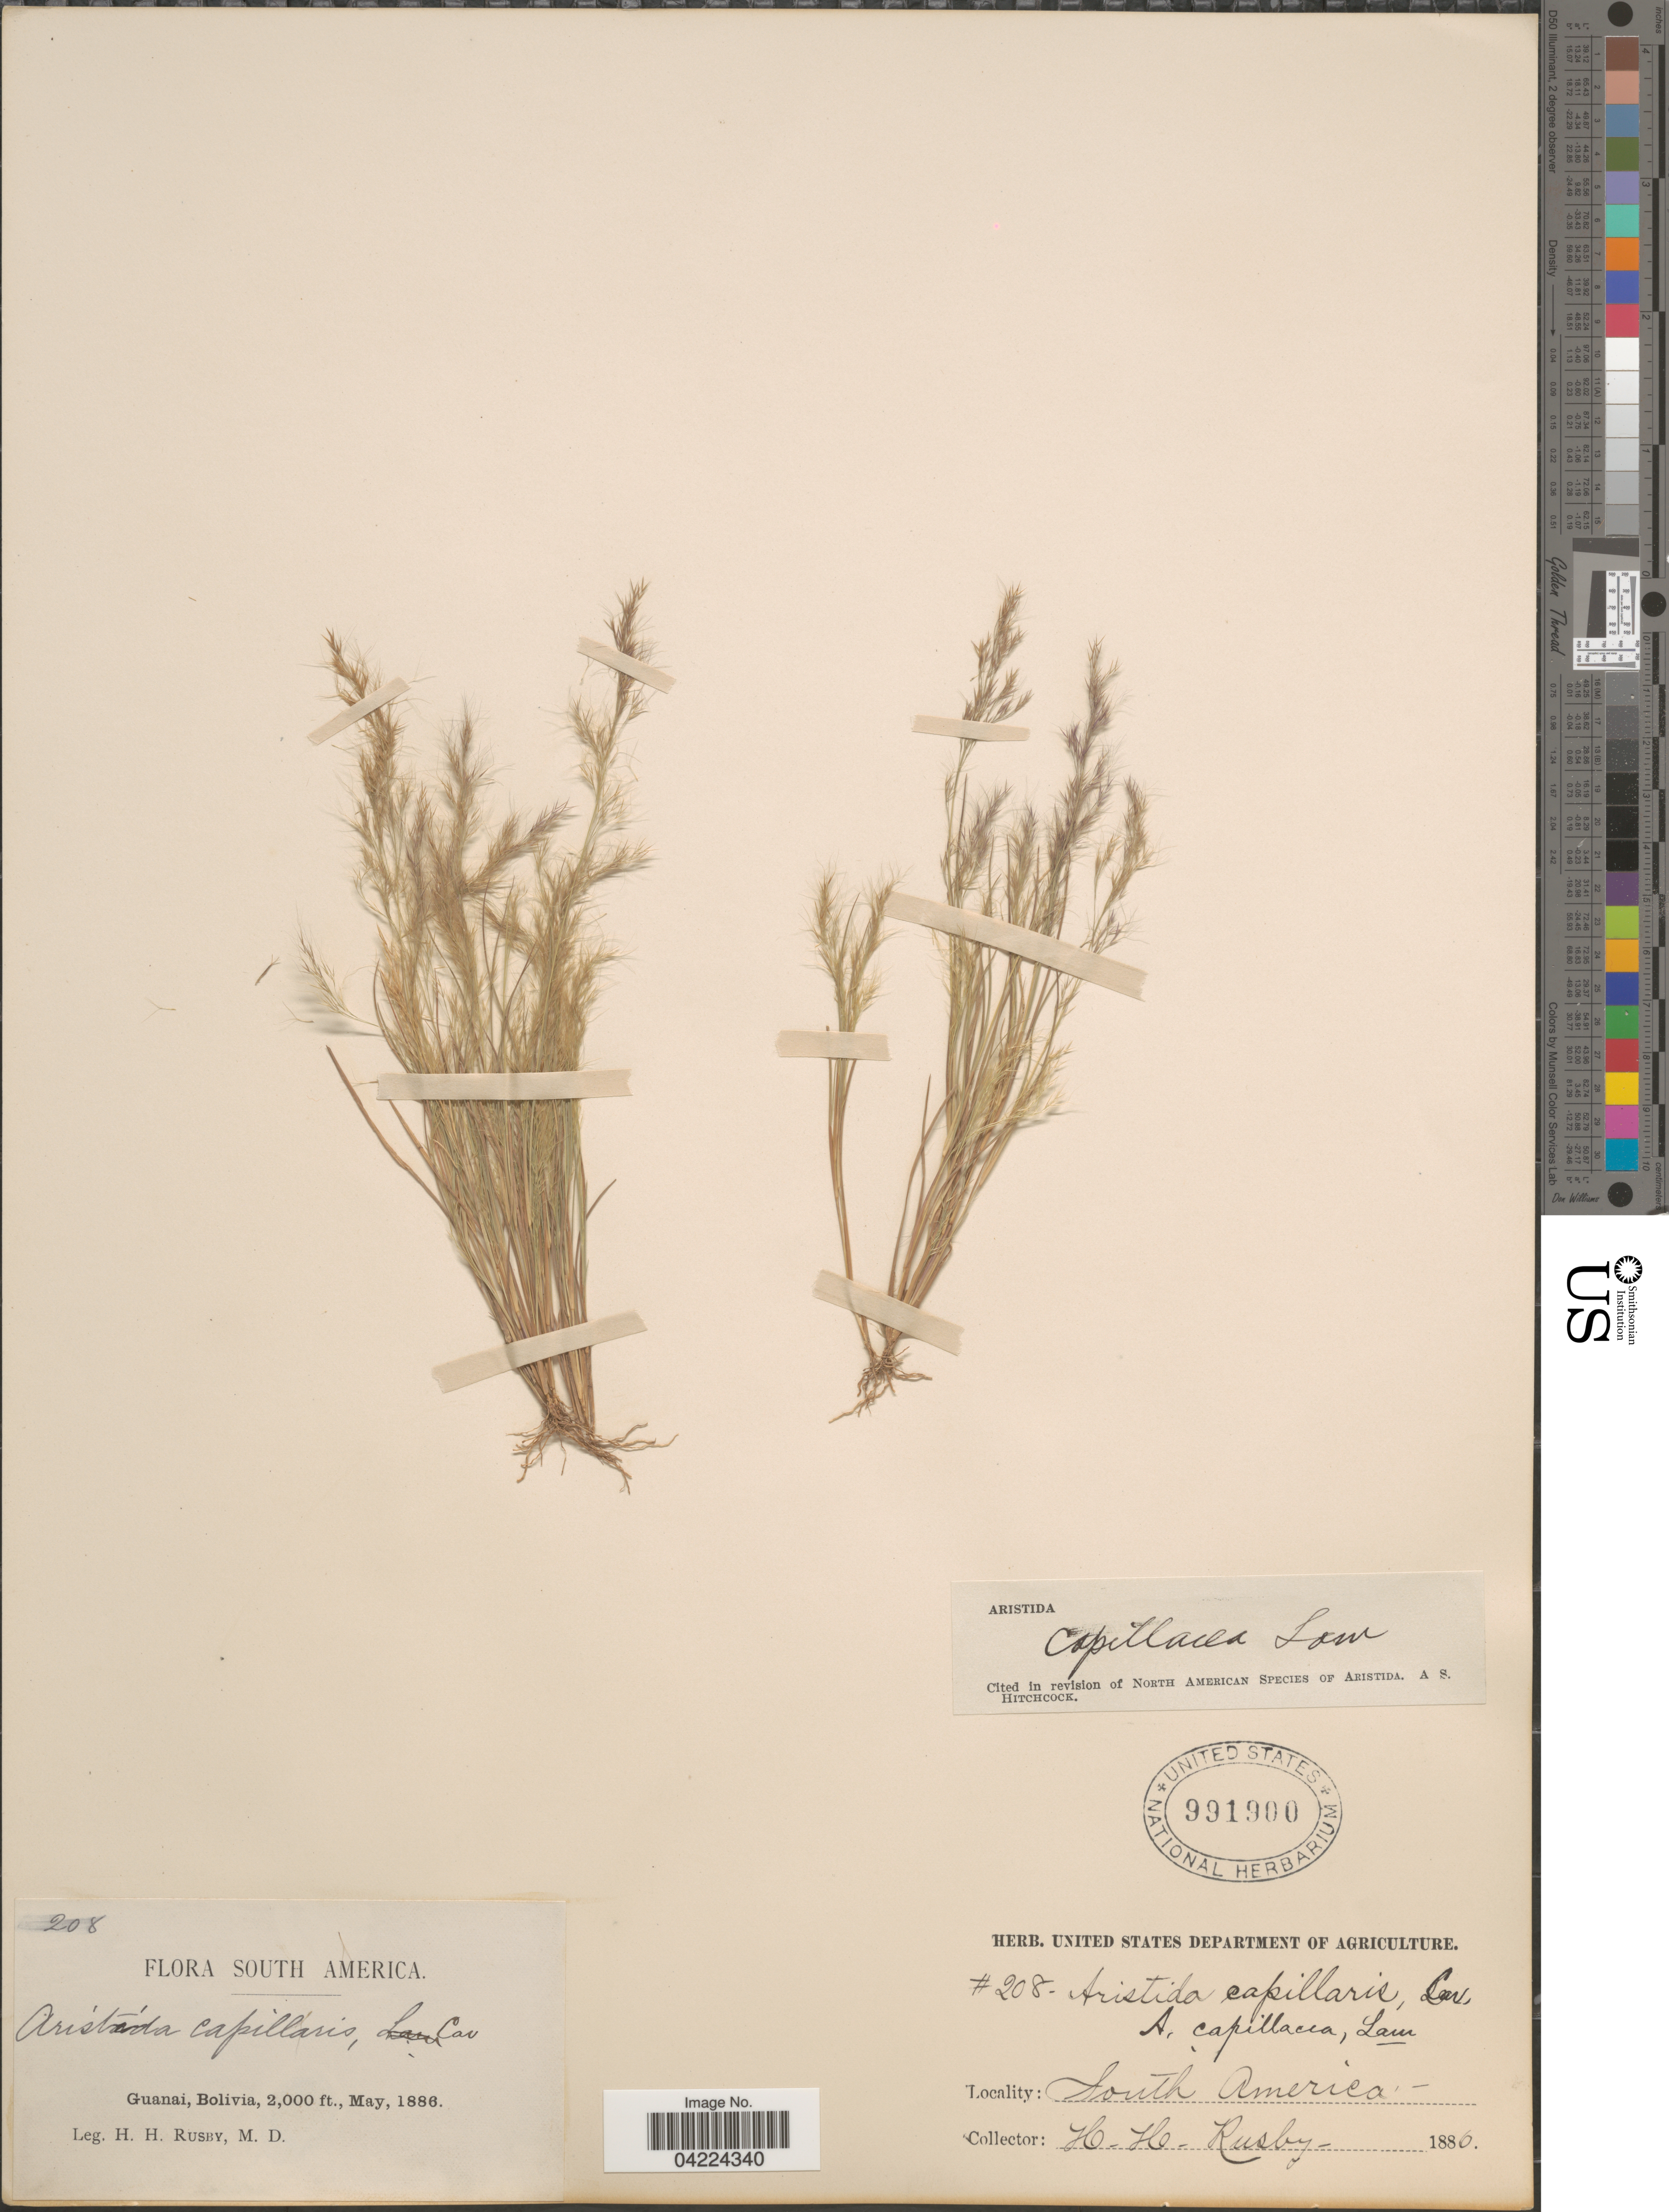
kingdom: Plantae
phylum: Tracheophyta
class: Liliopsida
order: Poales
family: Poaceae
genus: Aristida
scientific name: Aristida capillacea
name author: Lam.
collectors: H. H. Rusby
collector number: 208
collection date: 1886-05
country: Bolivia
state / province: La Páz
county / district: Larecaja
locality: Guanay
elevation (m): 610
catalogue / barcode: US 991900